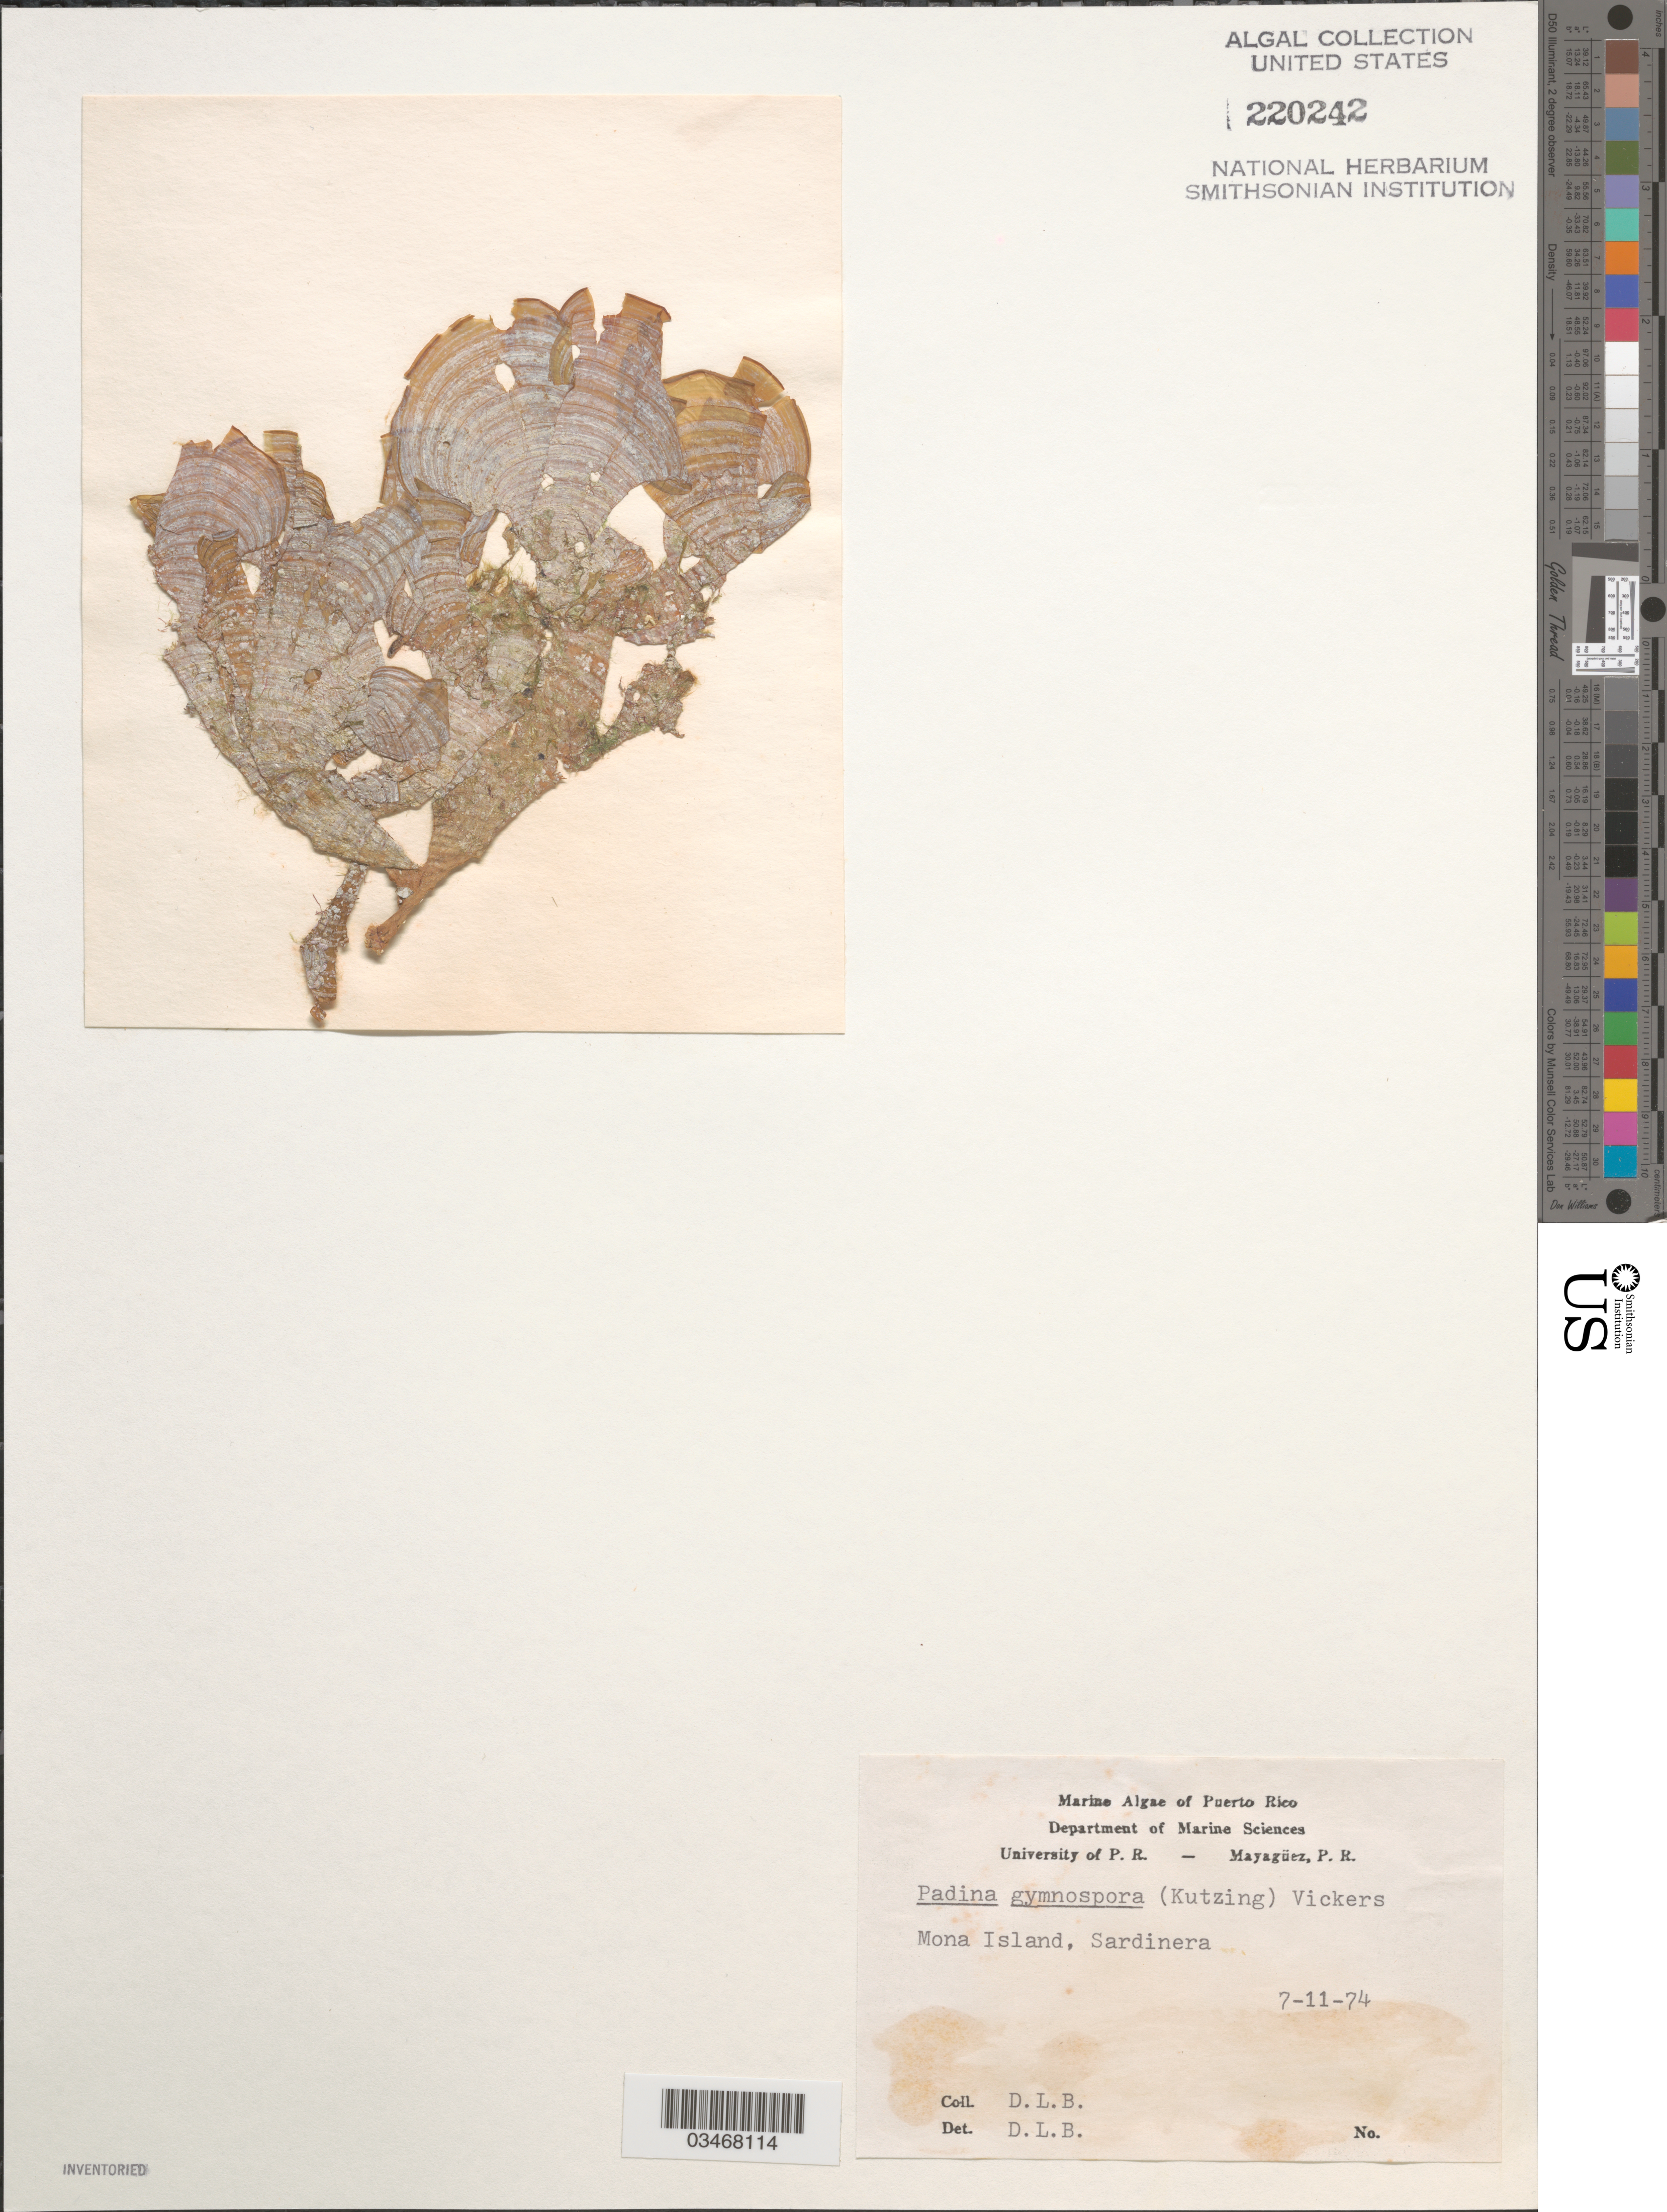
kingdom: Chromista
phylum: Ochrophyta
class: Phaeophyceae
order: Dictyotales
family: Dictyotaceae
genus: Padina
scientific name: Padina gymnospora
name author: (Kütz.) O.G. Sond.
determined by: Ballantine, D. L.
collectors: D.L. Ballantine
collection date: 1974-07-11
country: Puerto Rico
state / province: Mayagüez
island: Mona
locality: Sardinera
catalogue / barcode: US 2202042